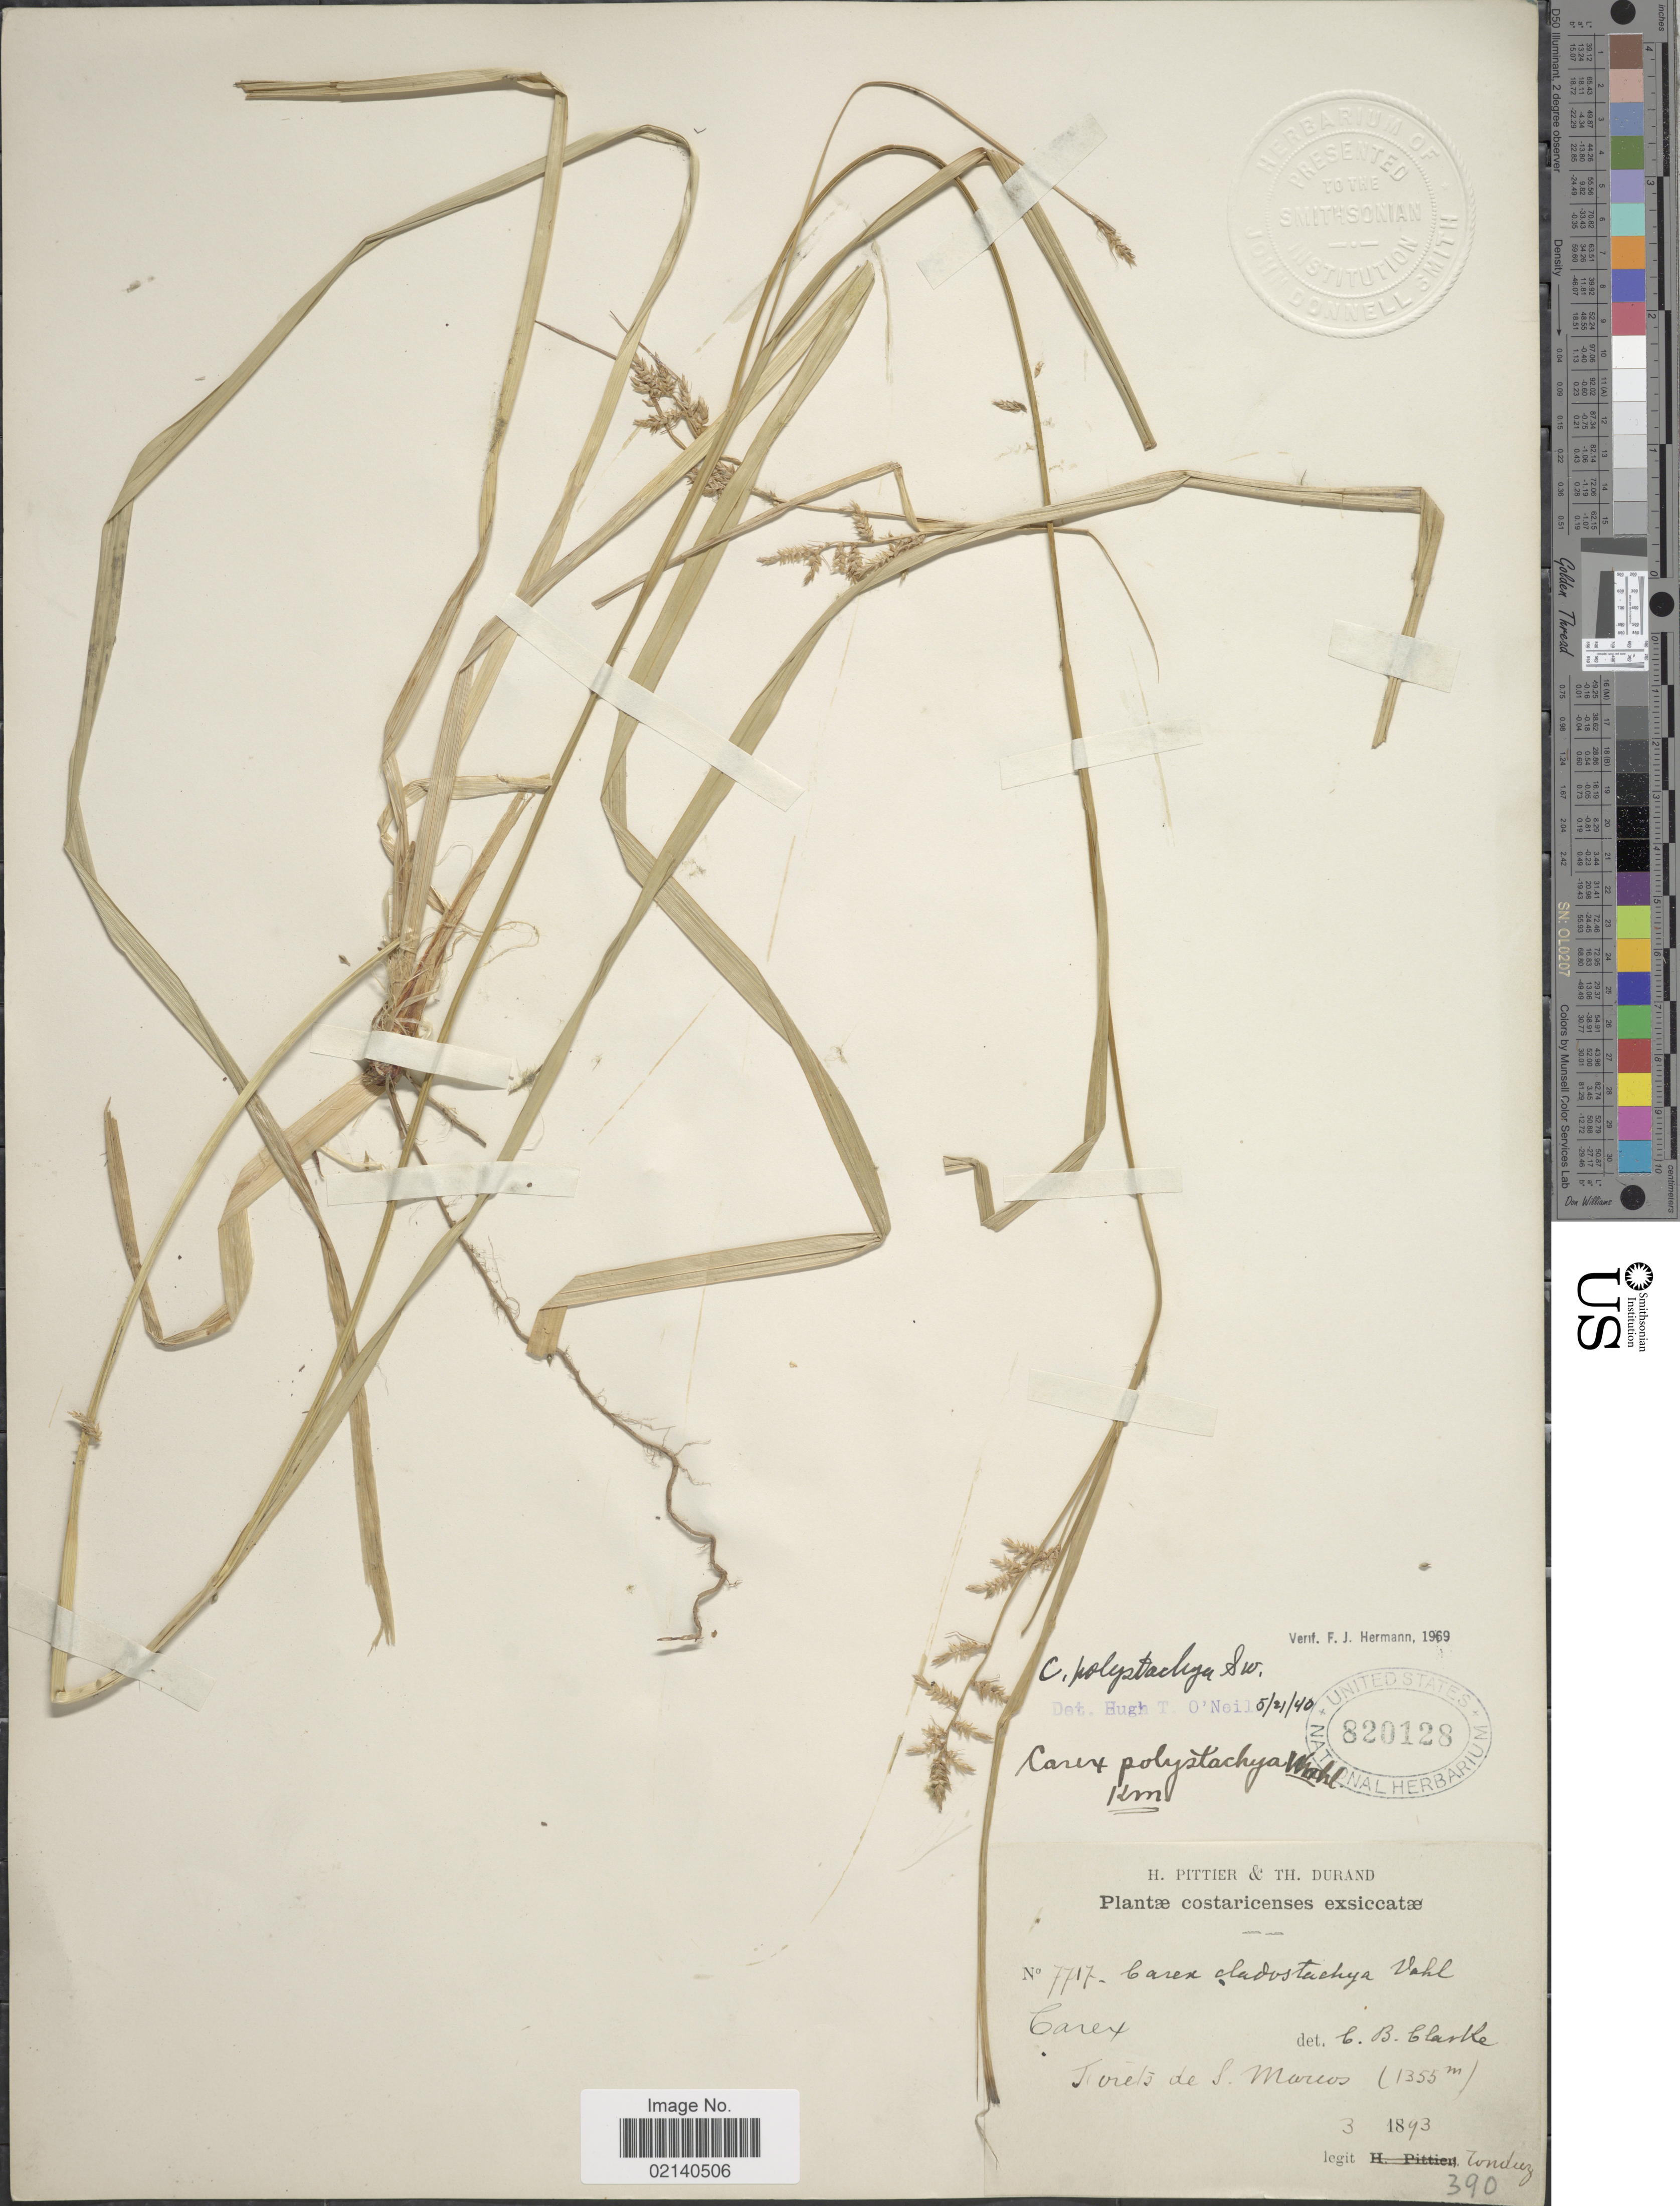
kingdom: Plantae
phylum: Tracheophyta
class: Liliopsida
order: Poales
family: Cyperaceae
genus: Carex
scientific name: Carex polystachya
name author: Sw. ex Wahlenb.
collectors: A. Tonduz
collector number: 390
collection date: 1893-03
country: Costa Rica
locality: Forets de S. Marcos.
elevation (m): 1355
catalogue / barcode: US 820128